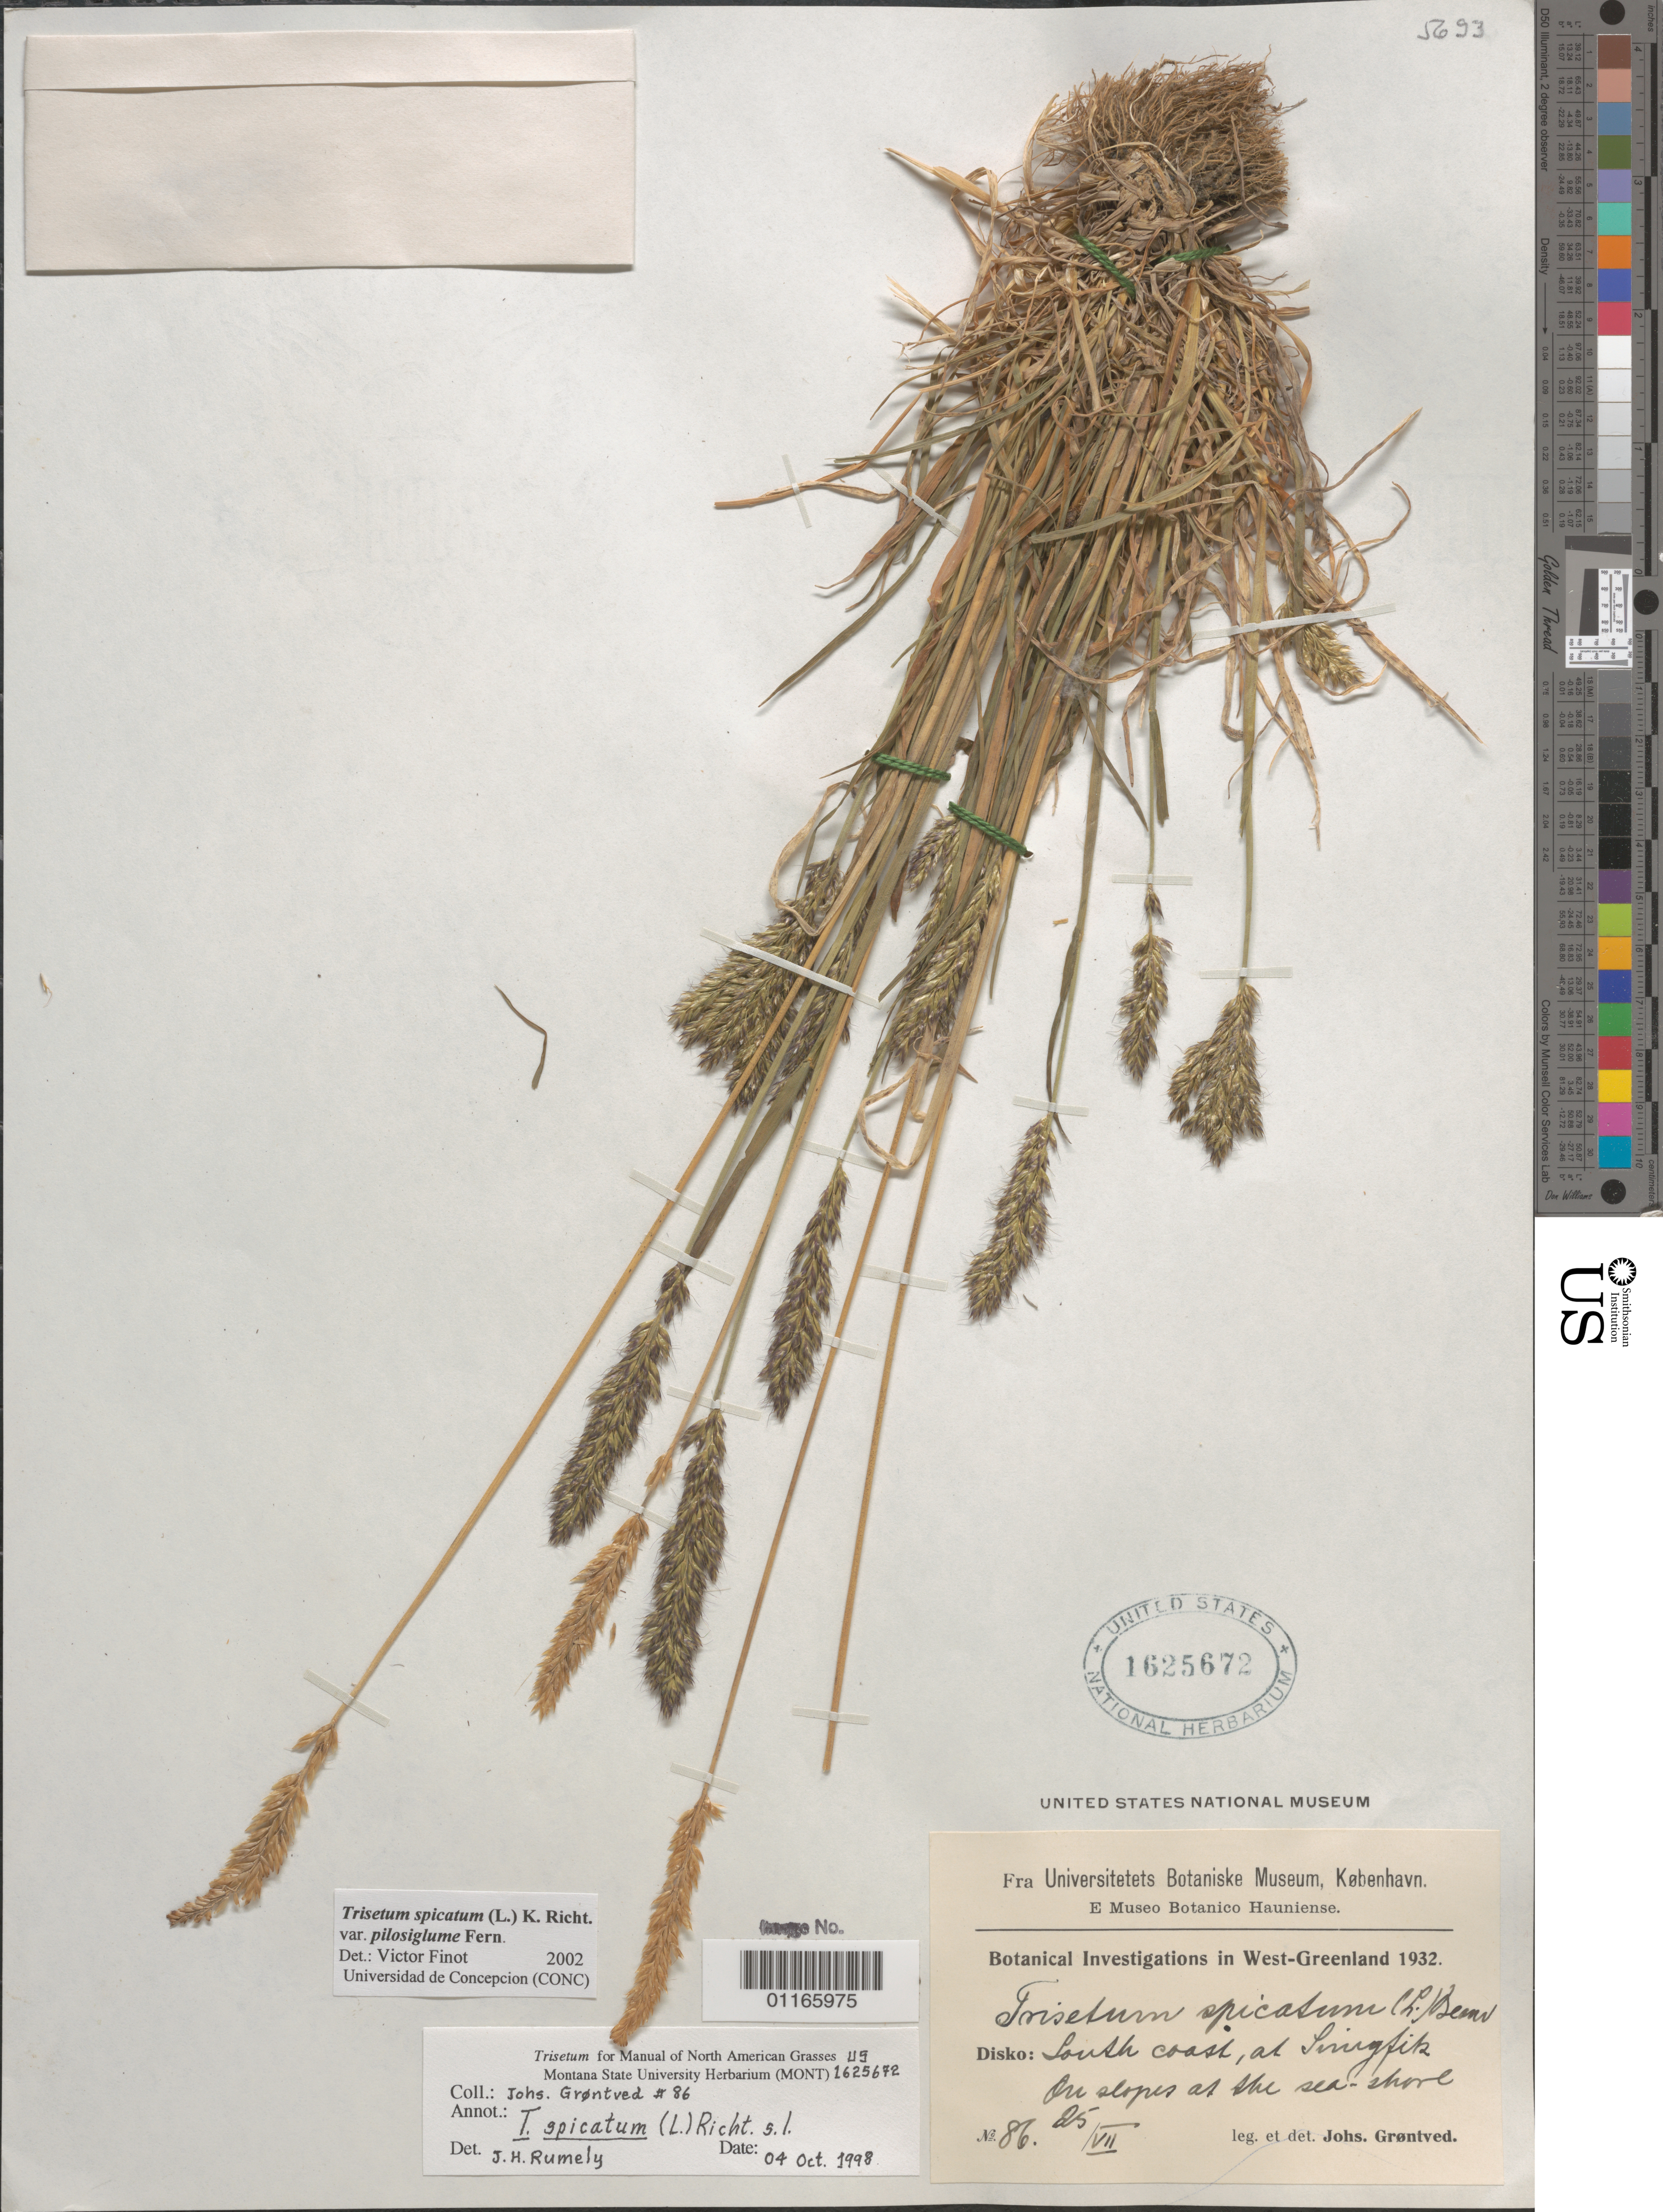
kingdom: Plantae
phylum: Tracheophyta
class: Liliopsida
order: Poales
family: Poaceae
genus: Trisetum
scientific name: Trisetum spicatum var. pilosiglume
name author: Fernald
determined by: Finot, V. L.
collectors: J. Grøntved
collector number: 86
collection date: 1932-07-25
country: Greenland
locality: West-Greenland. Loush coast, at Limgfik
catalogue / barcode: US 1625672